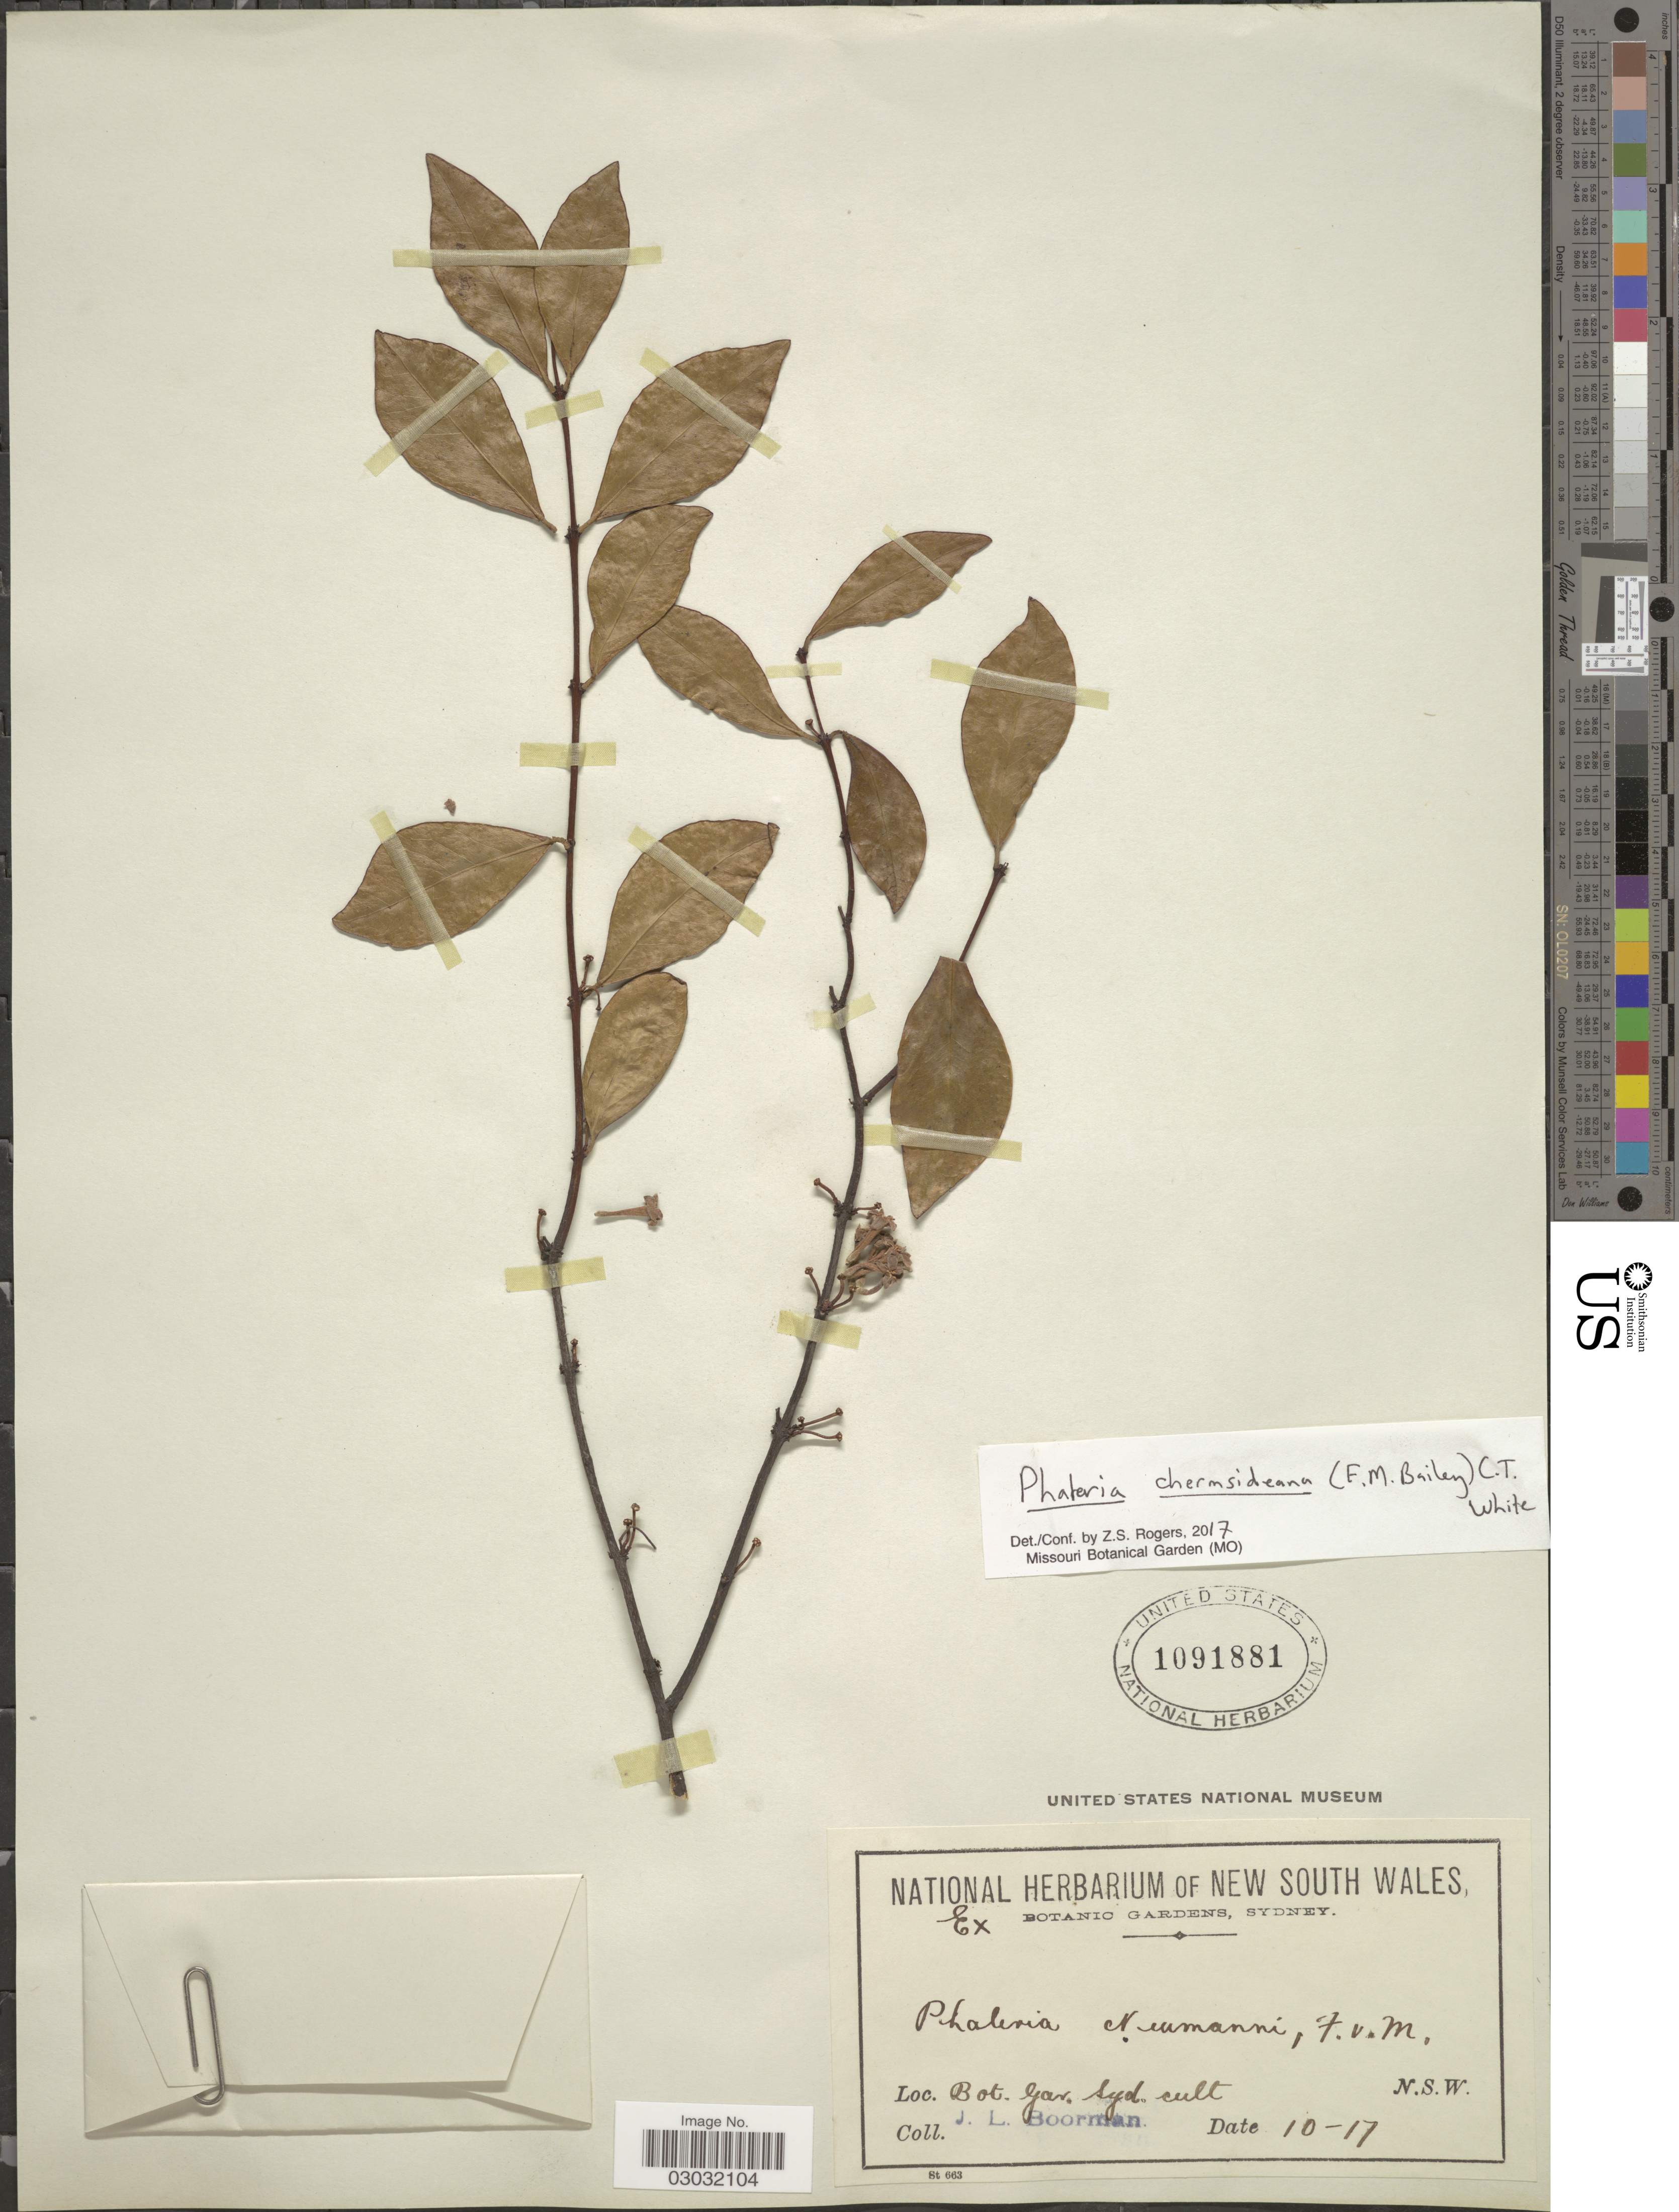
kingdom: Plantae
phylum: Tracheophyta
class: Magnoliopsida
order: Malvales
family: Thymelaeaceae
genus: Phaleria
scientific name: Phaleria chermsideana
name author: (F.M. Bailey) C.T. White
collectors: J. Boorman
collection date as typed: Transcribed d/m/y: /10/17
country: Australia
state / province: New South Wales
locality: Bot. Gar. Syd.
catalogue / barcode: US 1091881